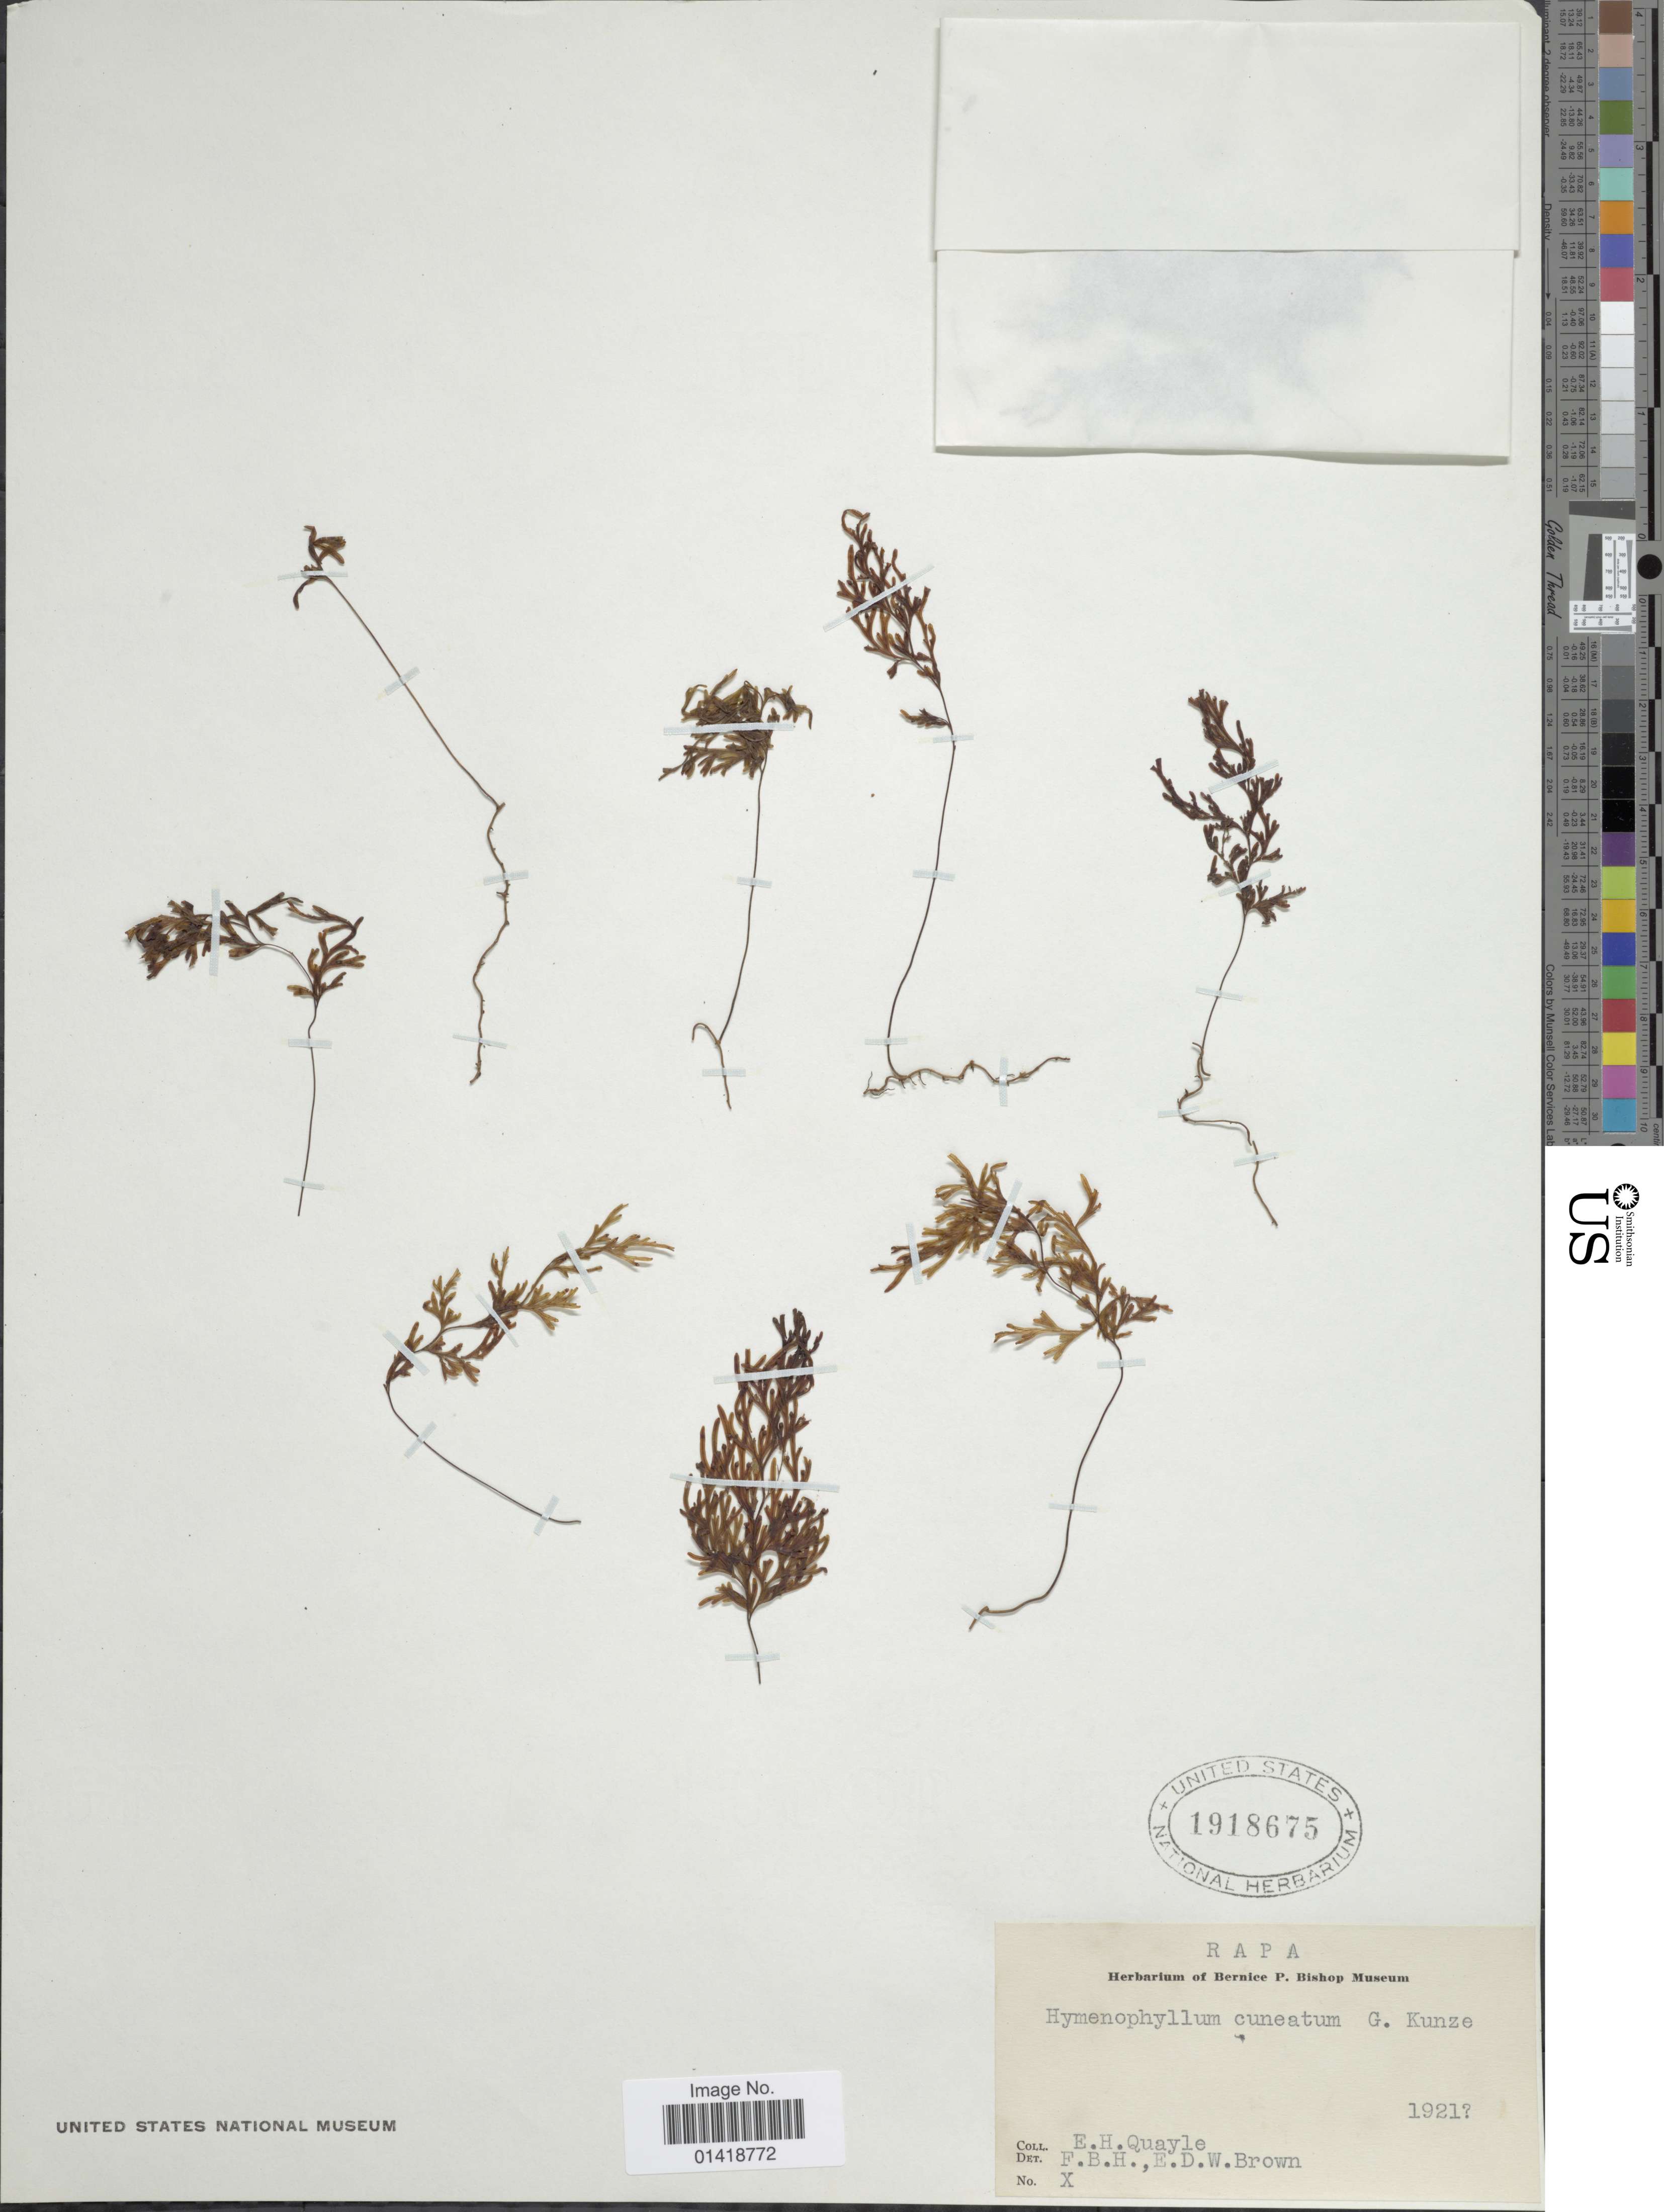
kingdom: Plantae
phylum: Tracheophyta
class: Polypodiopsida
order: Hymenophyllales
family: Hymenophyllaceae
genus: Hymenophyllum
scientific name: Hymenophyllum cuneatum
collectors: E. Quayle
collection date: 1921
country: French Polynesia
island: Rapa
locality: Rapa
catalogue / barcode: US 1918675